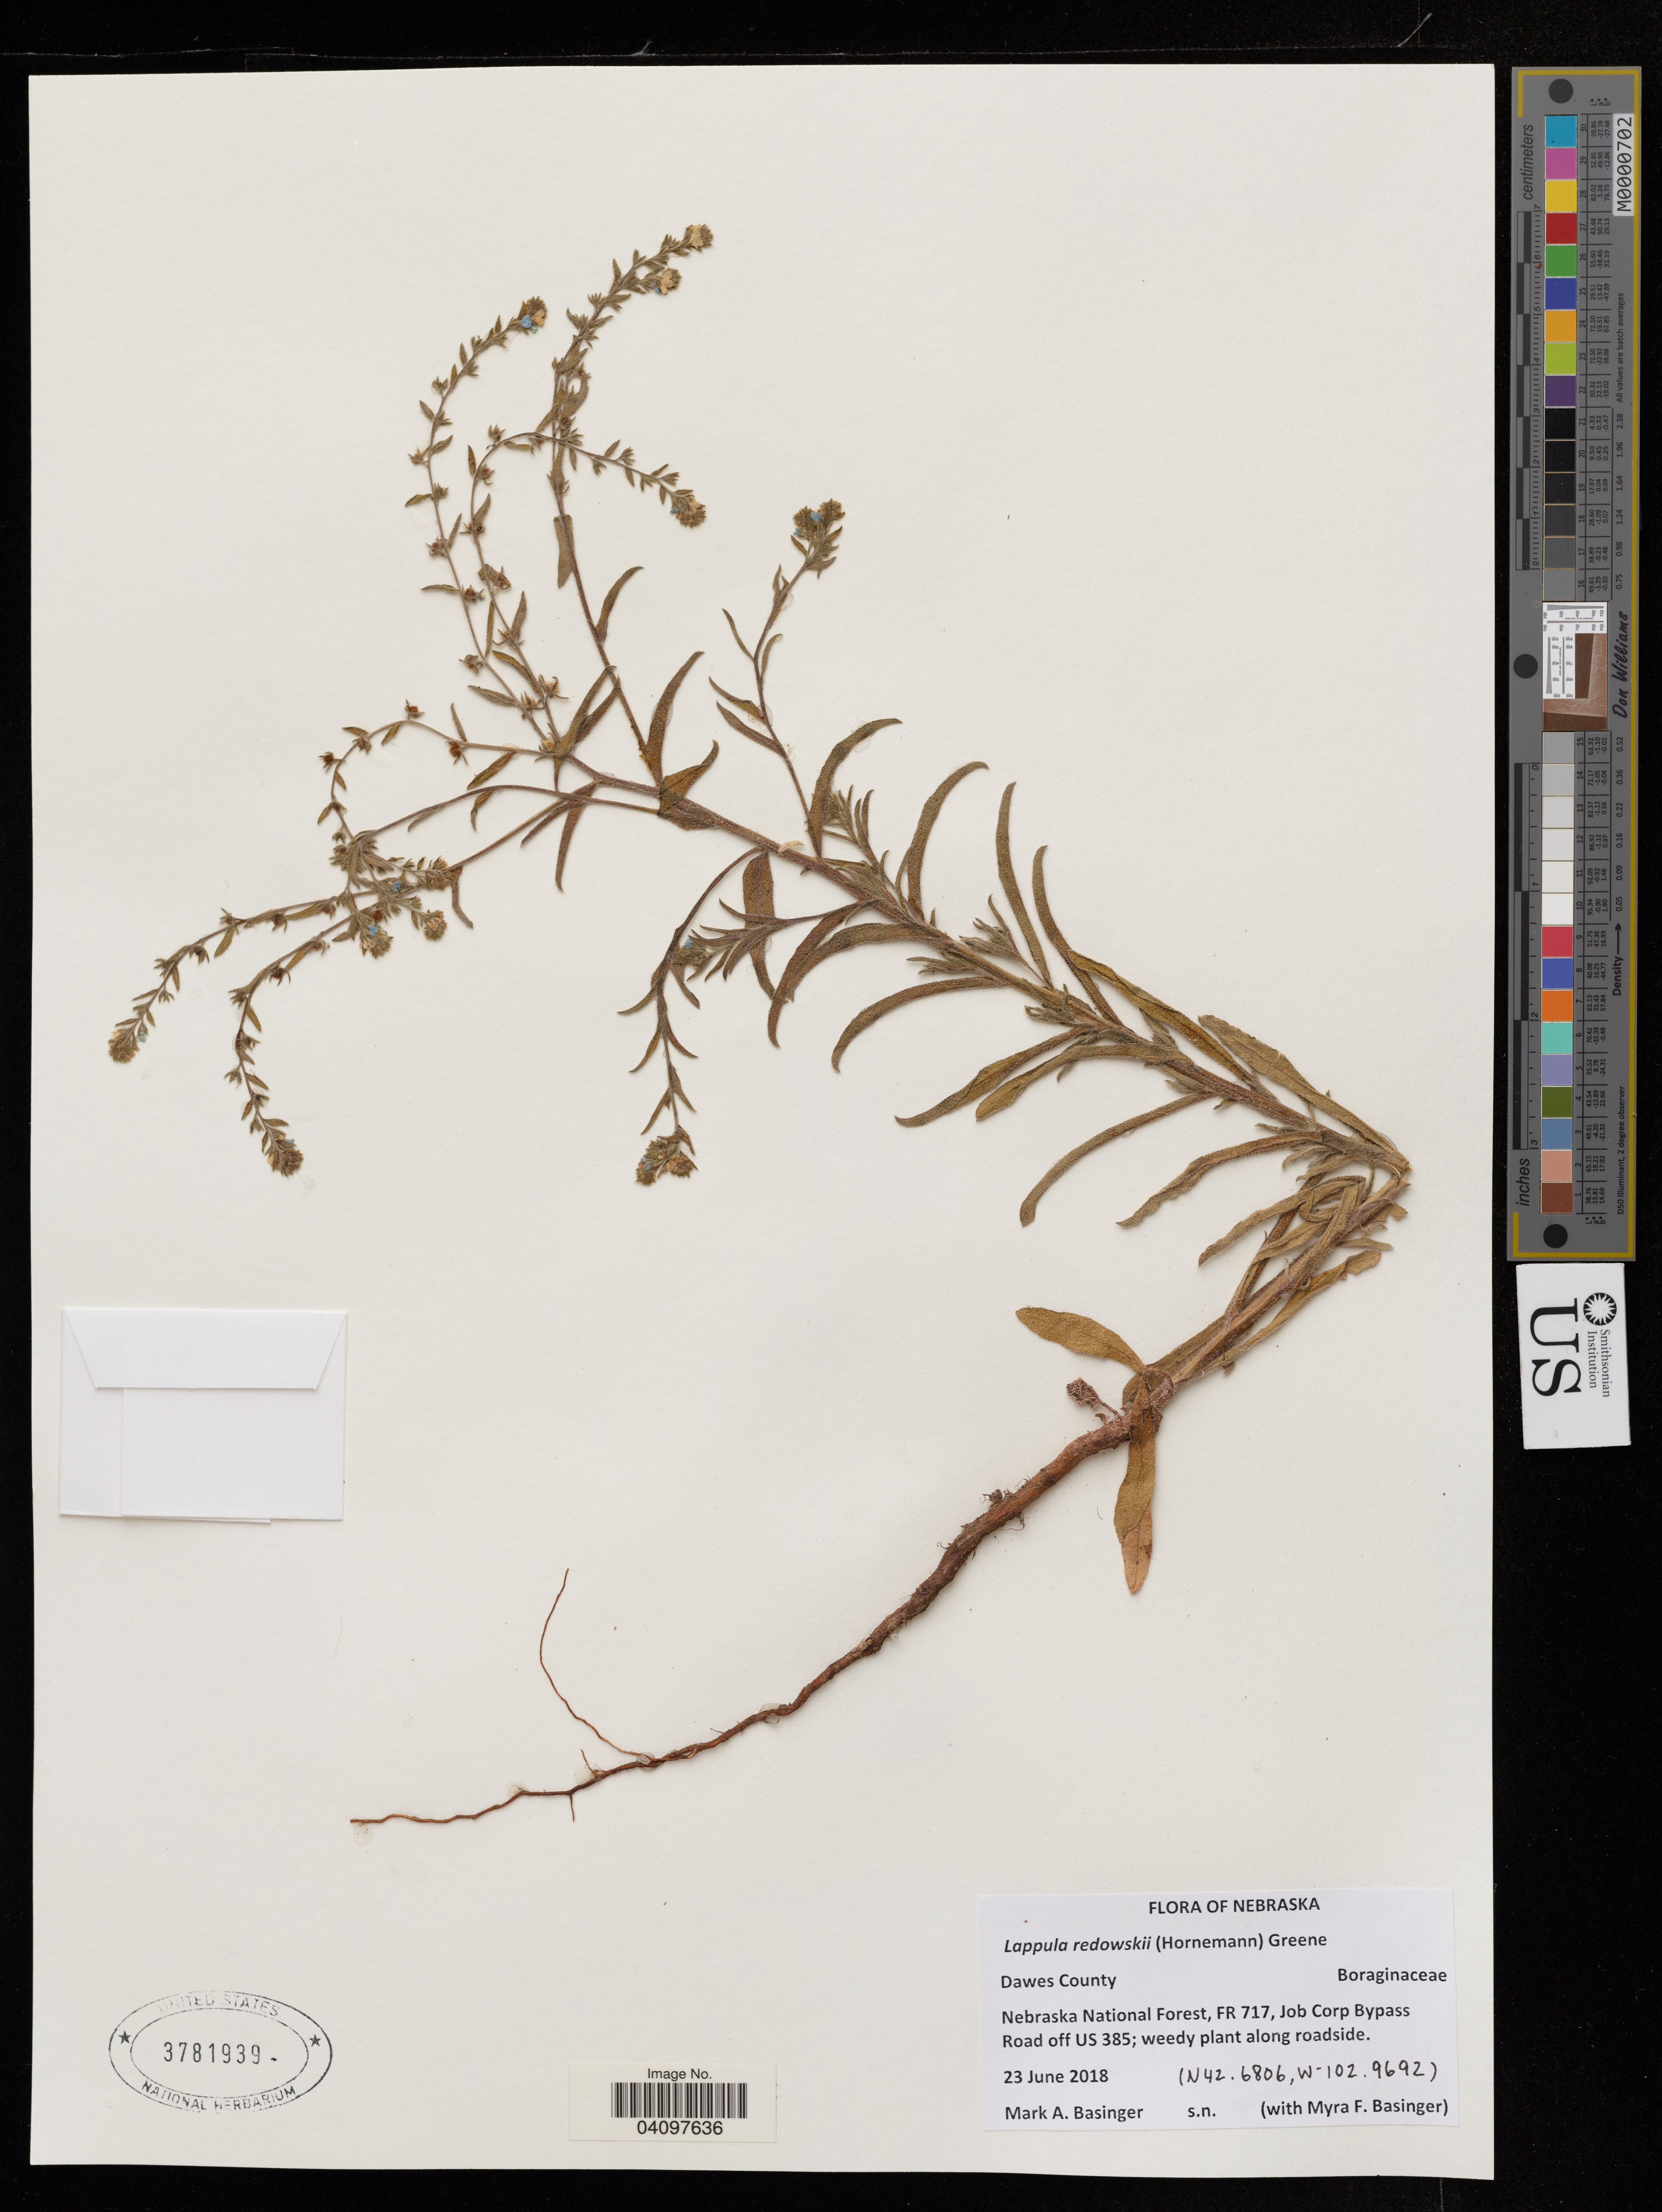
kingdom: Plantae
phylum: Tracheophyta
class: Magnoliopsida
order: Boraginales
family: Boraginaceae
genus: Lappula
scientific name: Lappula redowskii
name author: (Hornem.) Greene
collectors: M. Basinger & M. Basinger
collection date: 2018-06-23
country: United States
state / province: Nebraska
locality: Dawes County. Nebraska National Forest, FR 717, Job Corp Bypass Road off US 385.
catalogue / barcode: US 3781939